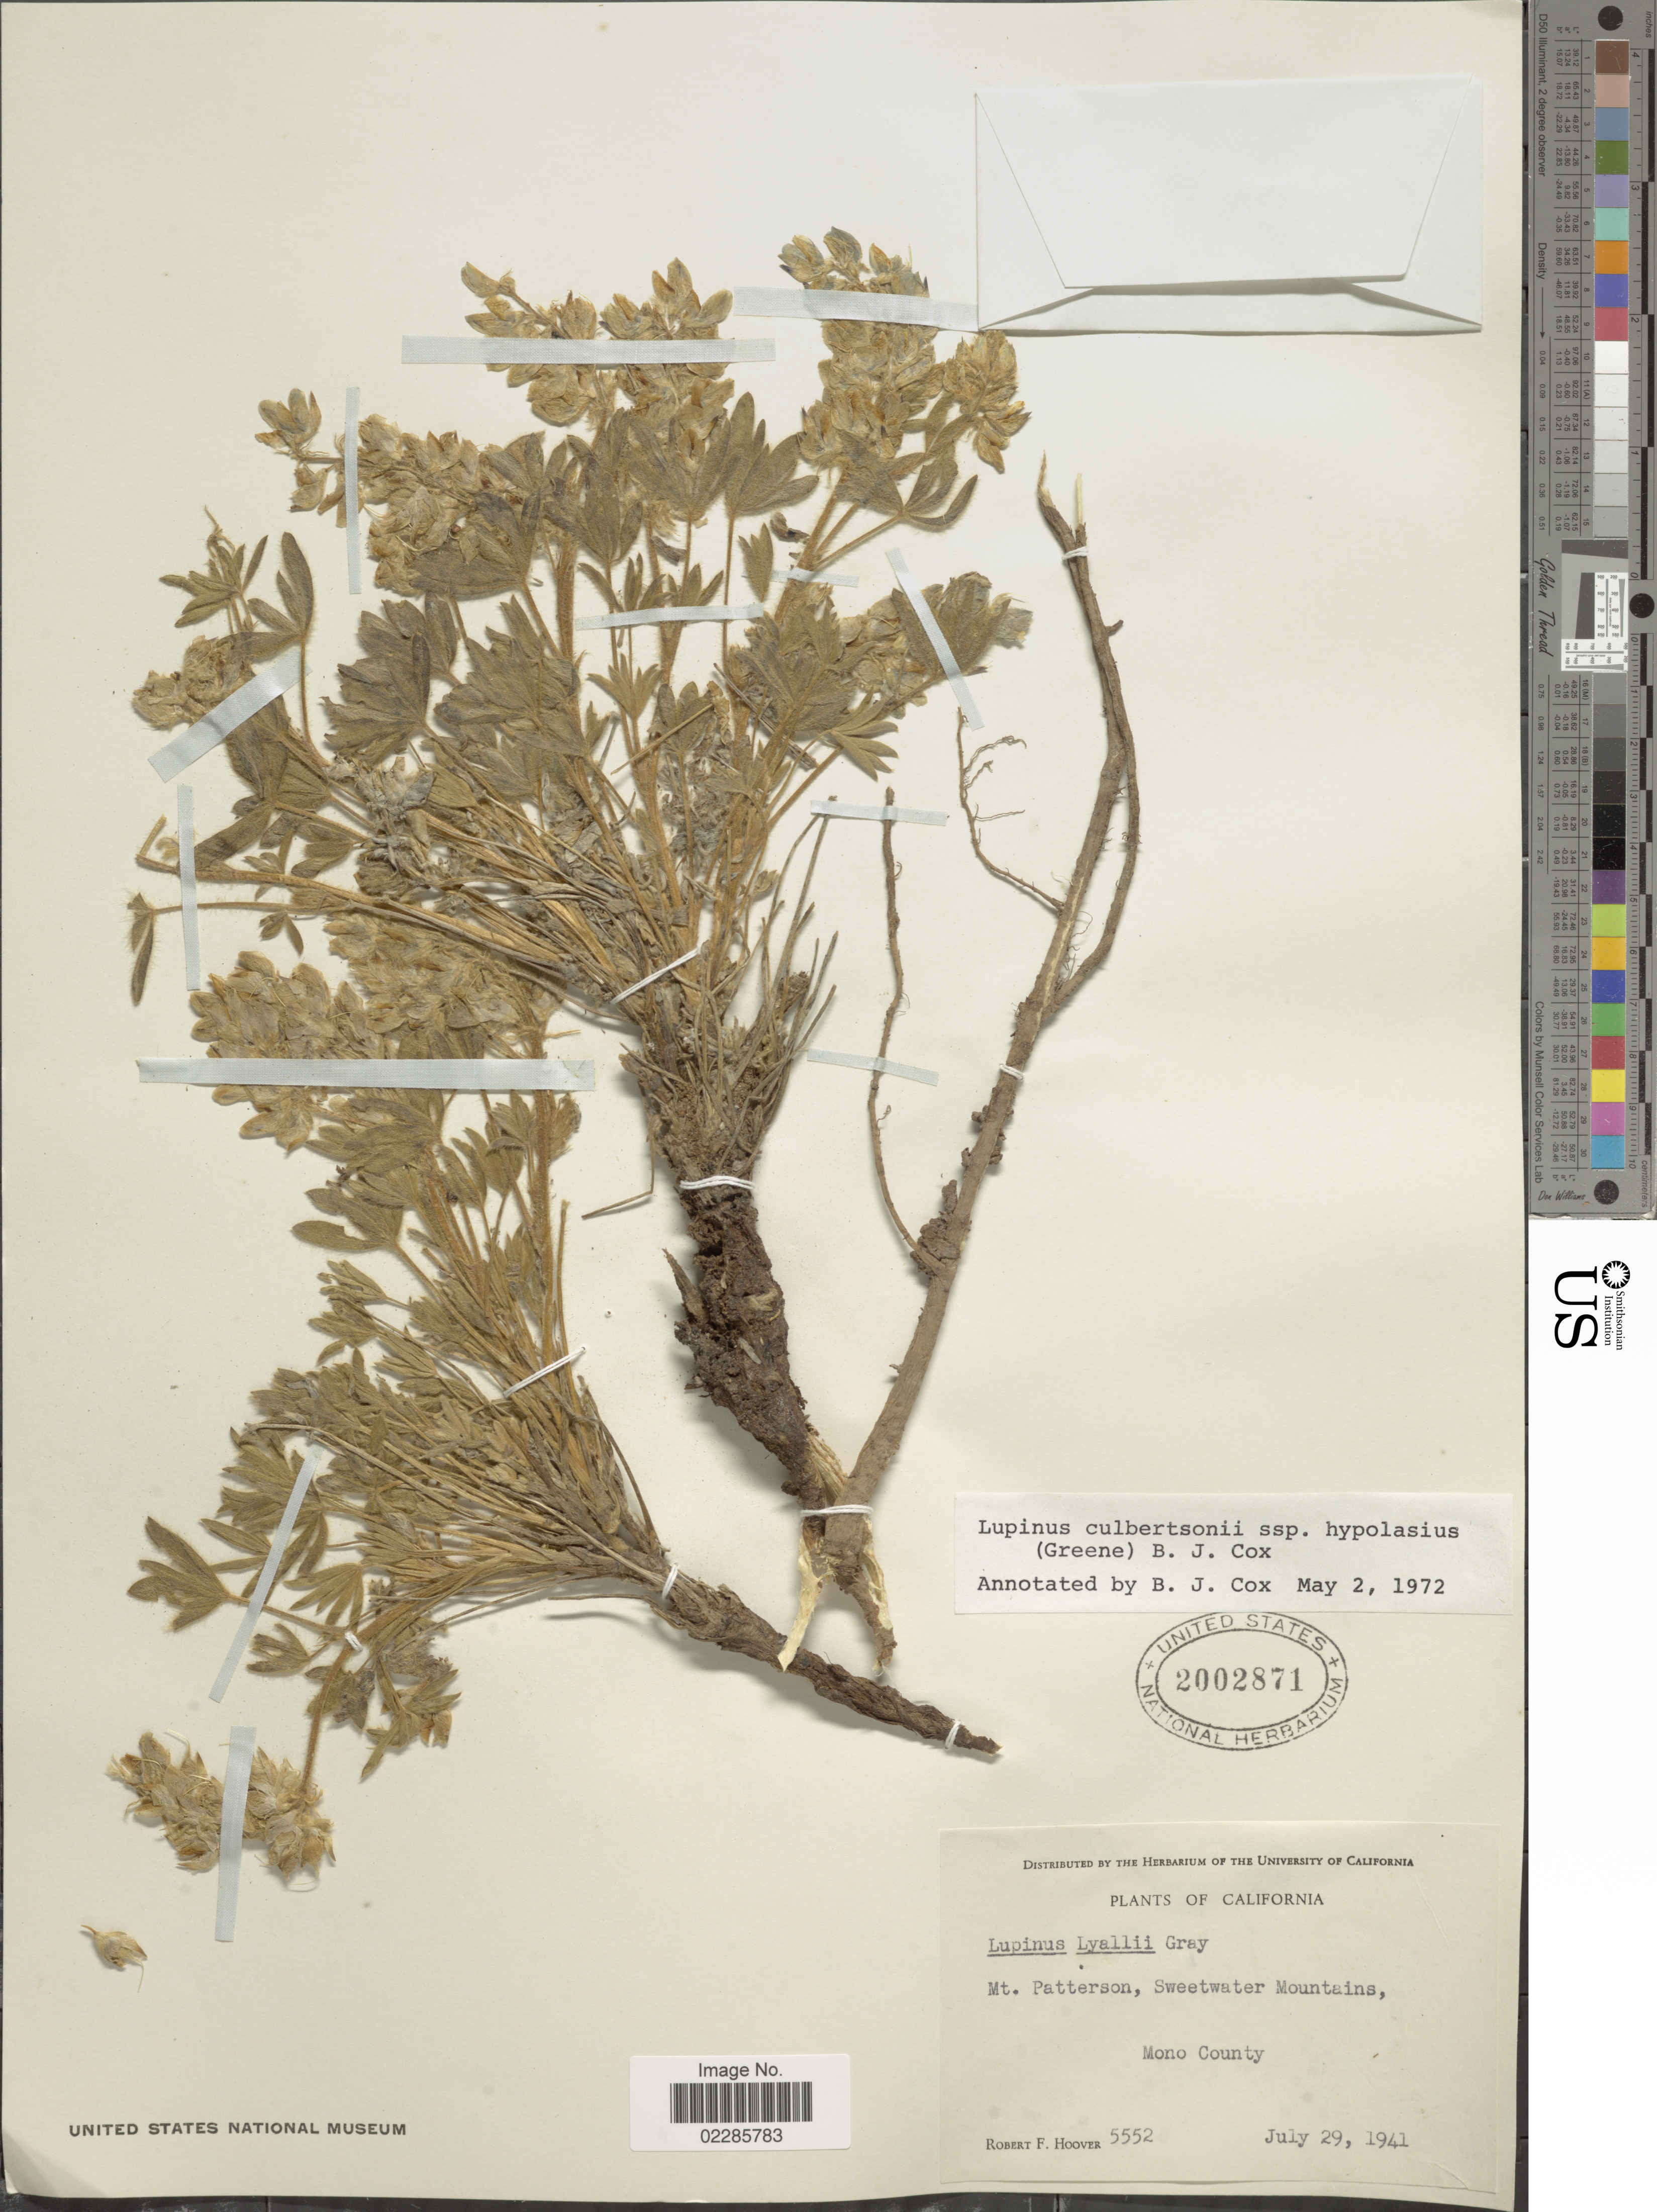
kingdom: Plantae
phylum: Tracheophyta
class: Magnoliopsida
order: Fabales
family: Fabaceae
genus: Lupinus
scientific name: Lupinus culbertsonii subsp. hypolasius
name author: (Greene) B.J. Cox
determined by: Cox, B. J.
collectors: R. F. Hoover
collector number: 5552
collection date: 1941-07-29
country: United States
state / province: California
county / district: Mono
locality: Mt Patterson, Sweetwater Mountains, Mono County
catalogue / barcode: US 2002871